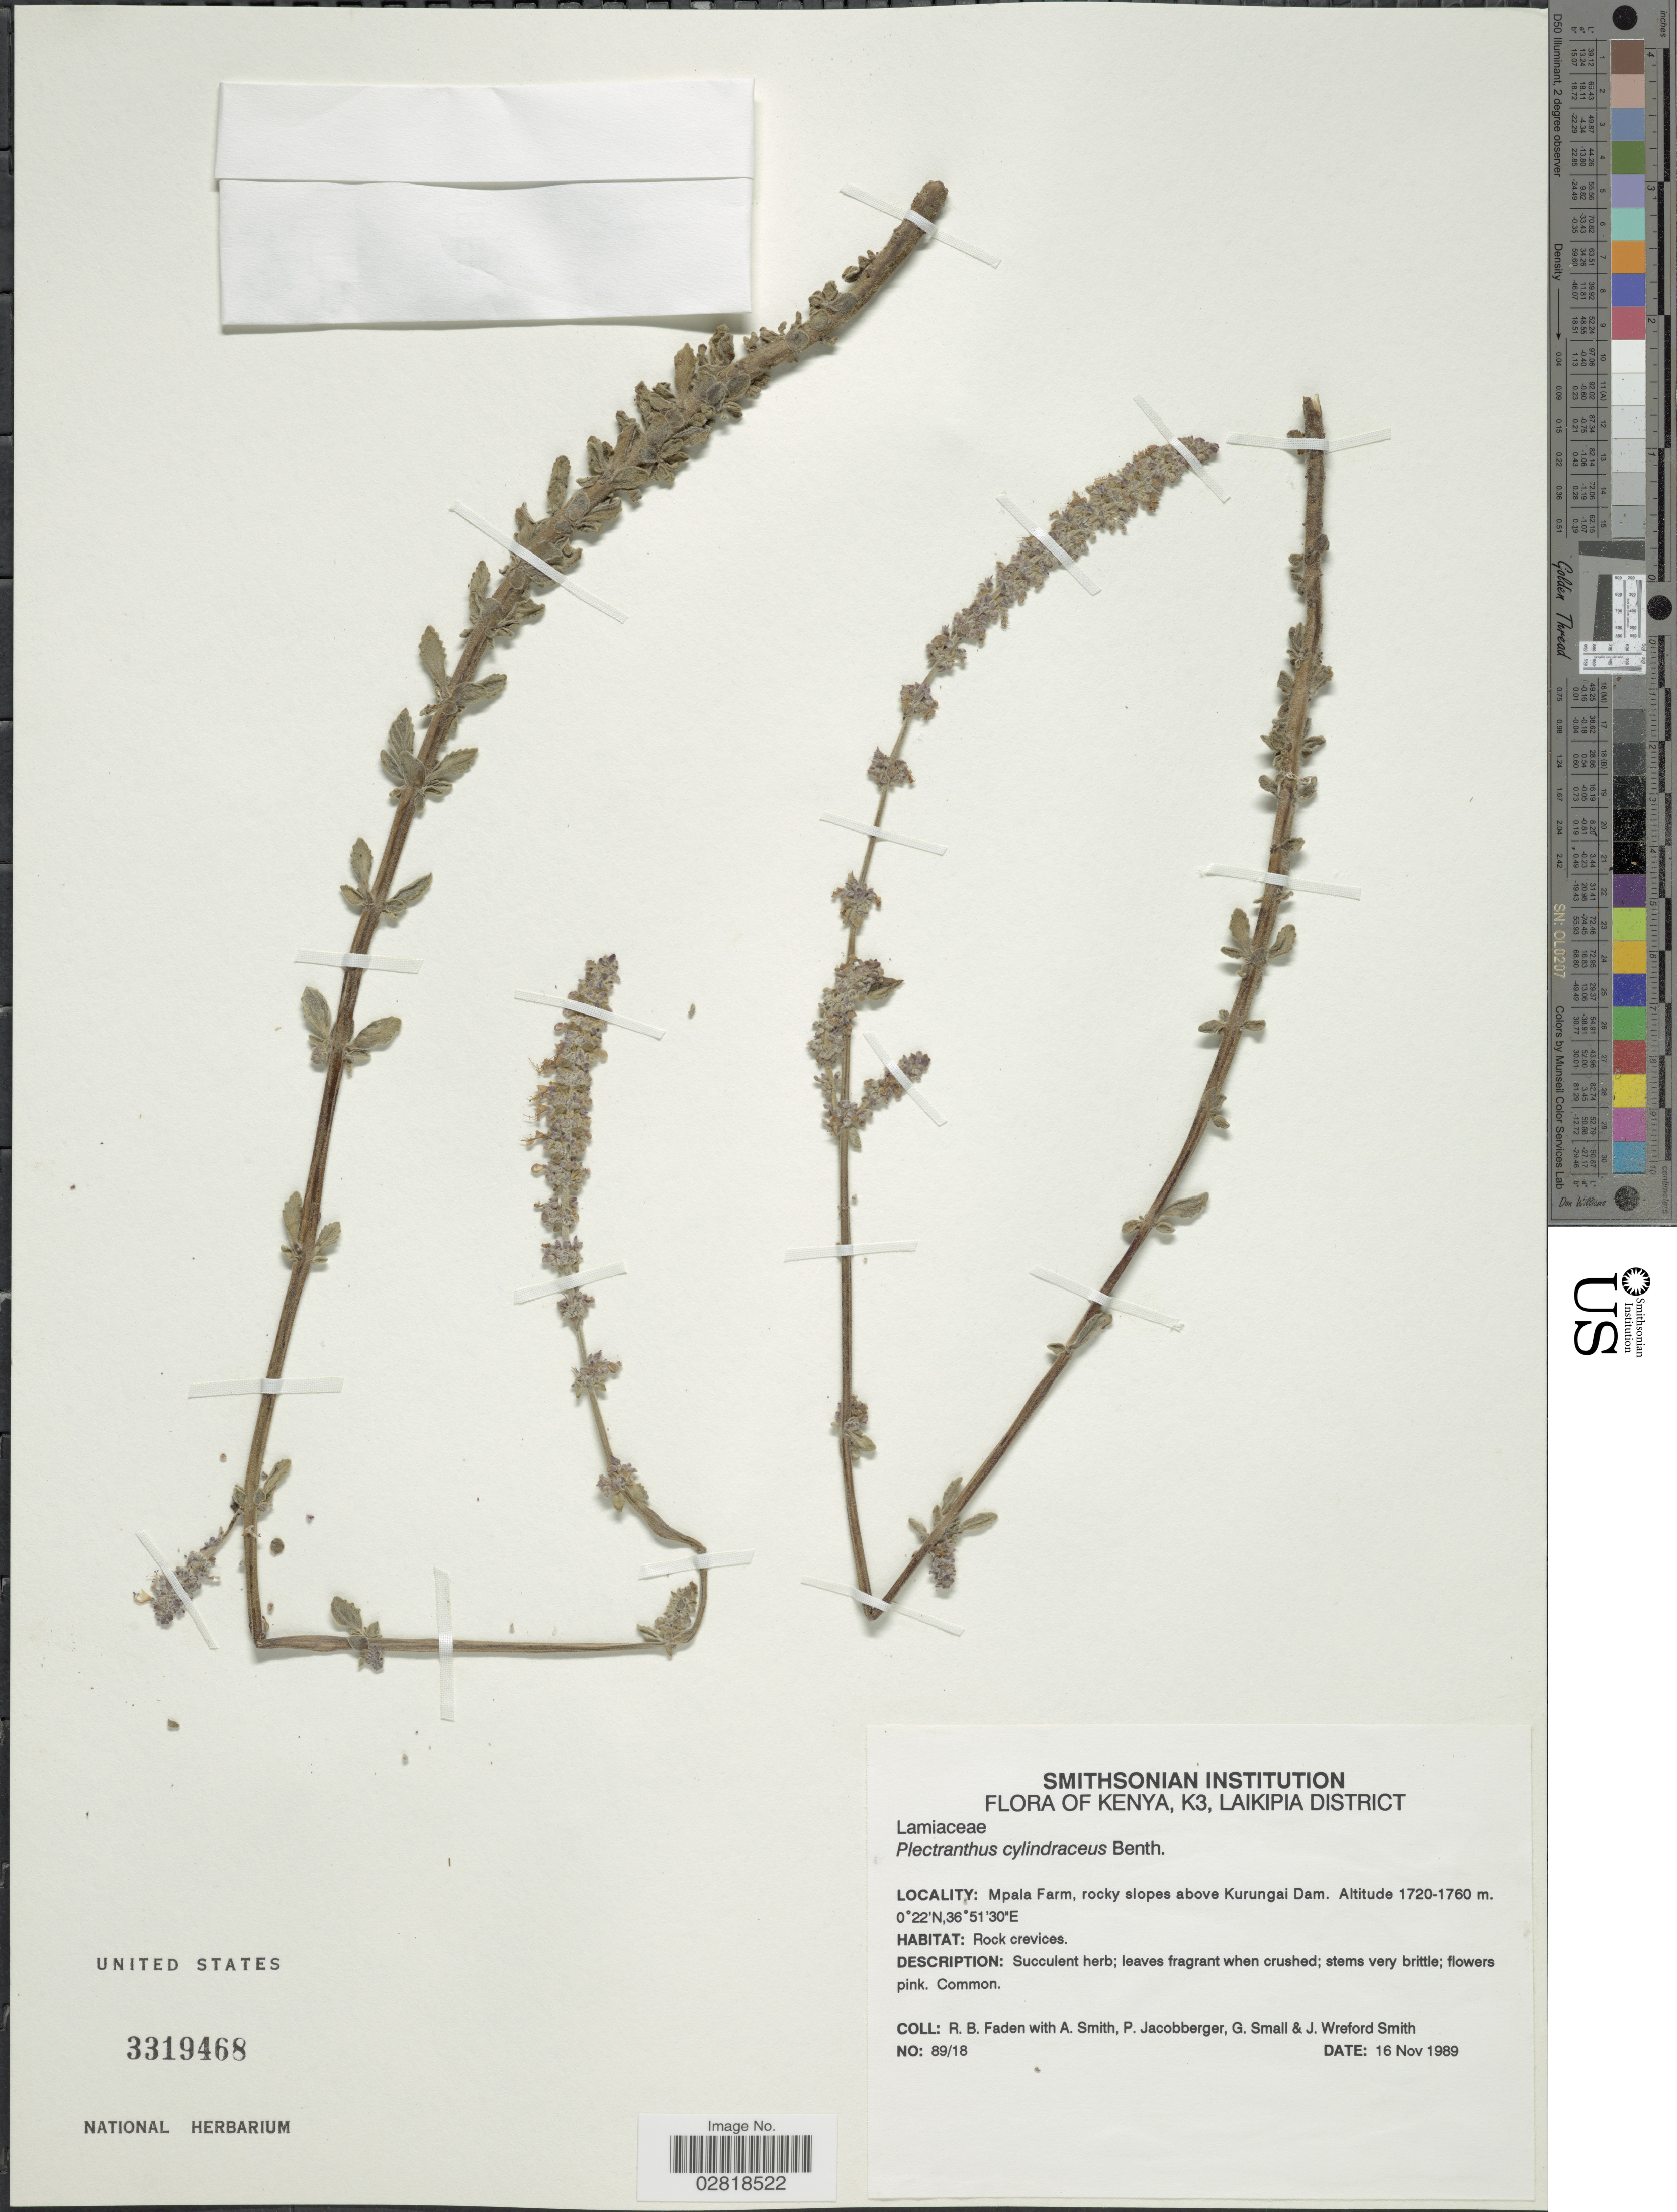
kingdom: Plantae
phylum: Tracheophyta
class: Magnoliopsida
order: Lamiales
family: Lamiaceae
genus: Plectranthus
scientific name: Plectranthus cylindraceus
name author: Hochst. ex Benth.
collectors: R. B. Faden, A. Smith, P. Jacobberger, G. Small & J. W. Smith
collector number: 89/18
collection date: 1989-11-16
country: Kenya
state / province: Laikipia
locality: K3, Laikipia District. Mpala Farm, rocky slopes above Kurungai Dam.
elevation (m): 1720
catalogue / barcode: US 3319468